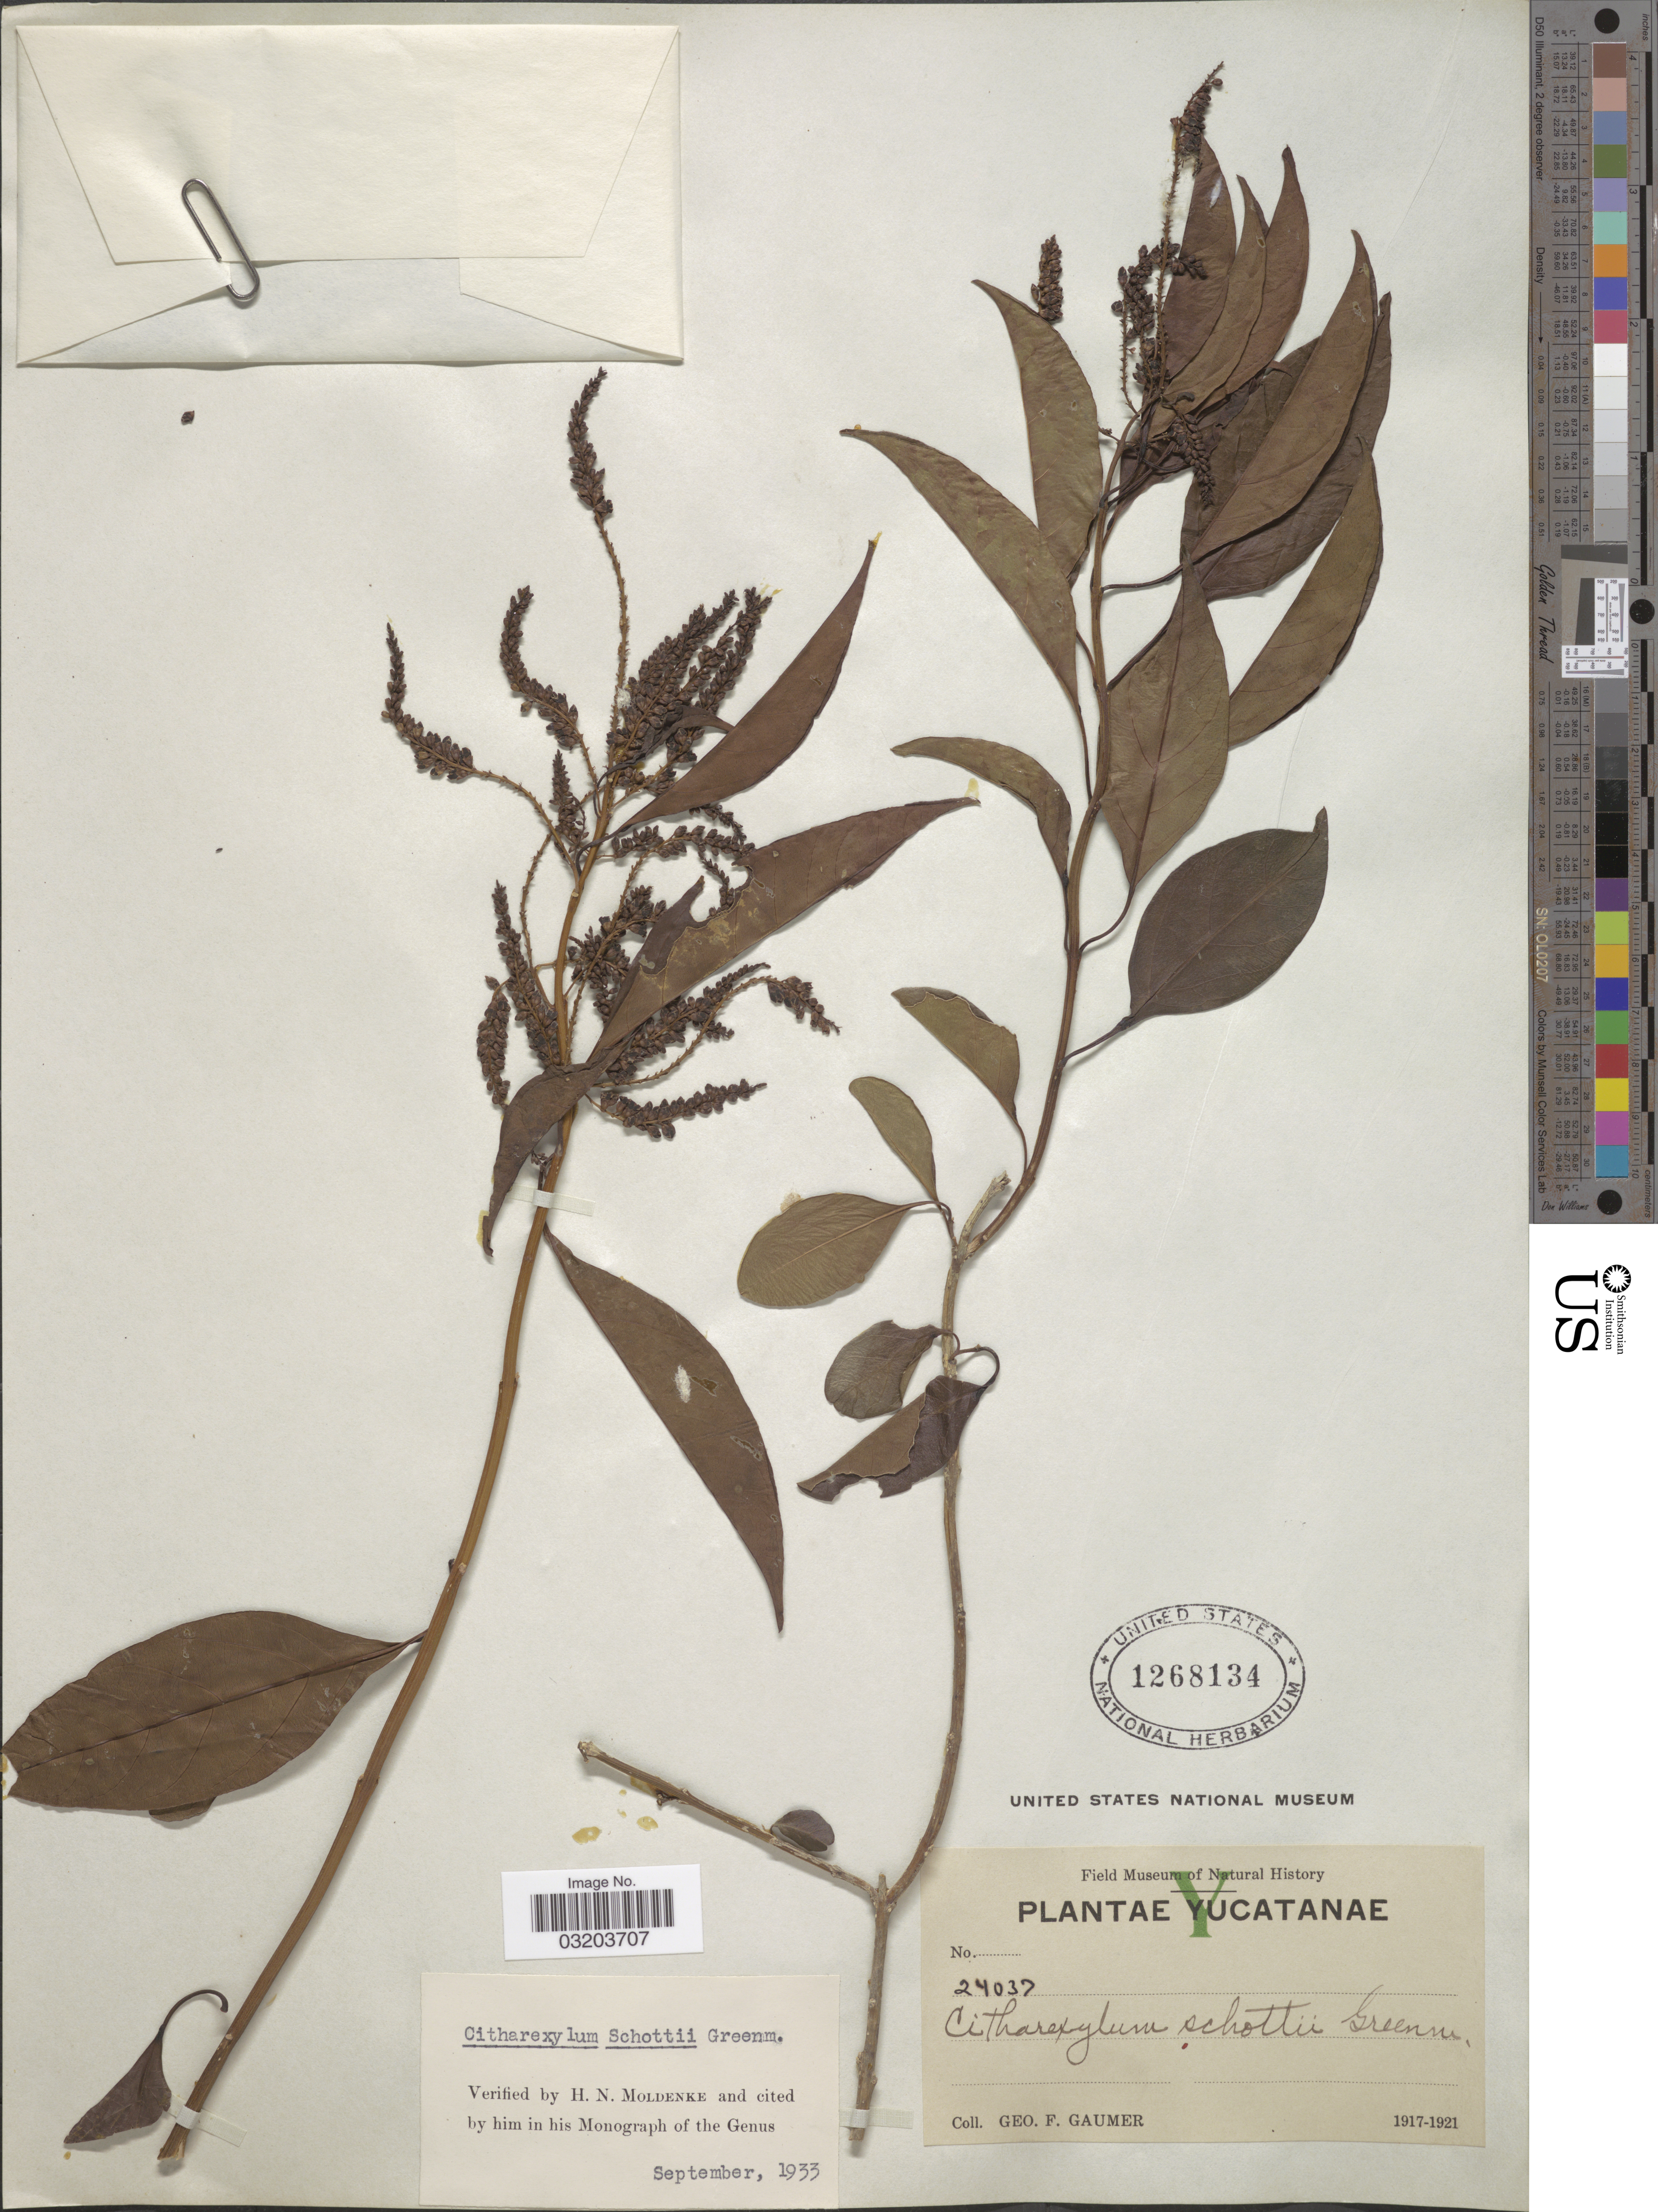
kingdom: Plantae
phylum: Tracheophyta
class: Magnoliopsida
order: Lamiales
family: Verbenaceae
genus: Citharexylum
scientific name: Citharexylum schottii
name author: Greenm.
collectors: G. F. Gaumer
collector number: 24037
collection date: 1917/1921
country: Mexico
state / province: Yucatán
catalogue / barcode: US 1268134